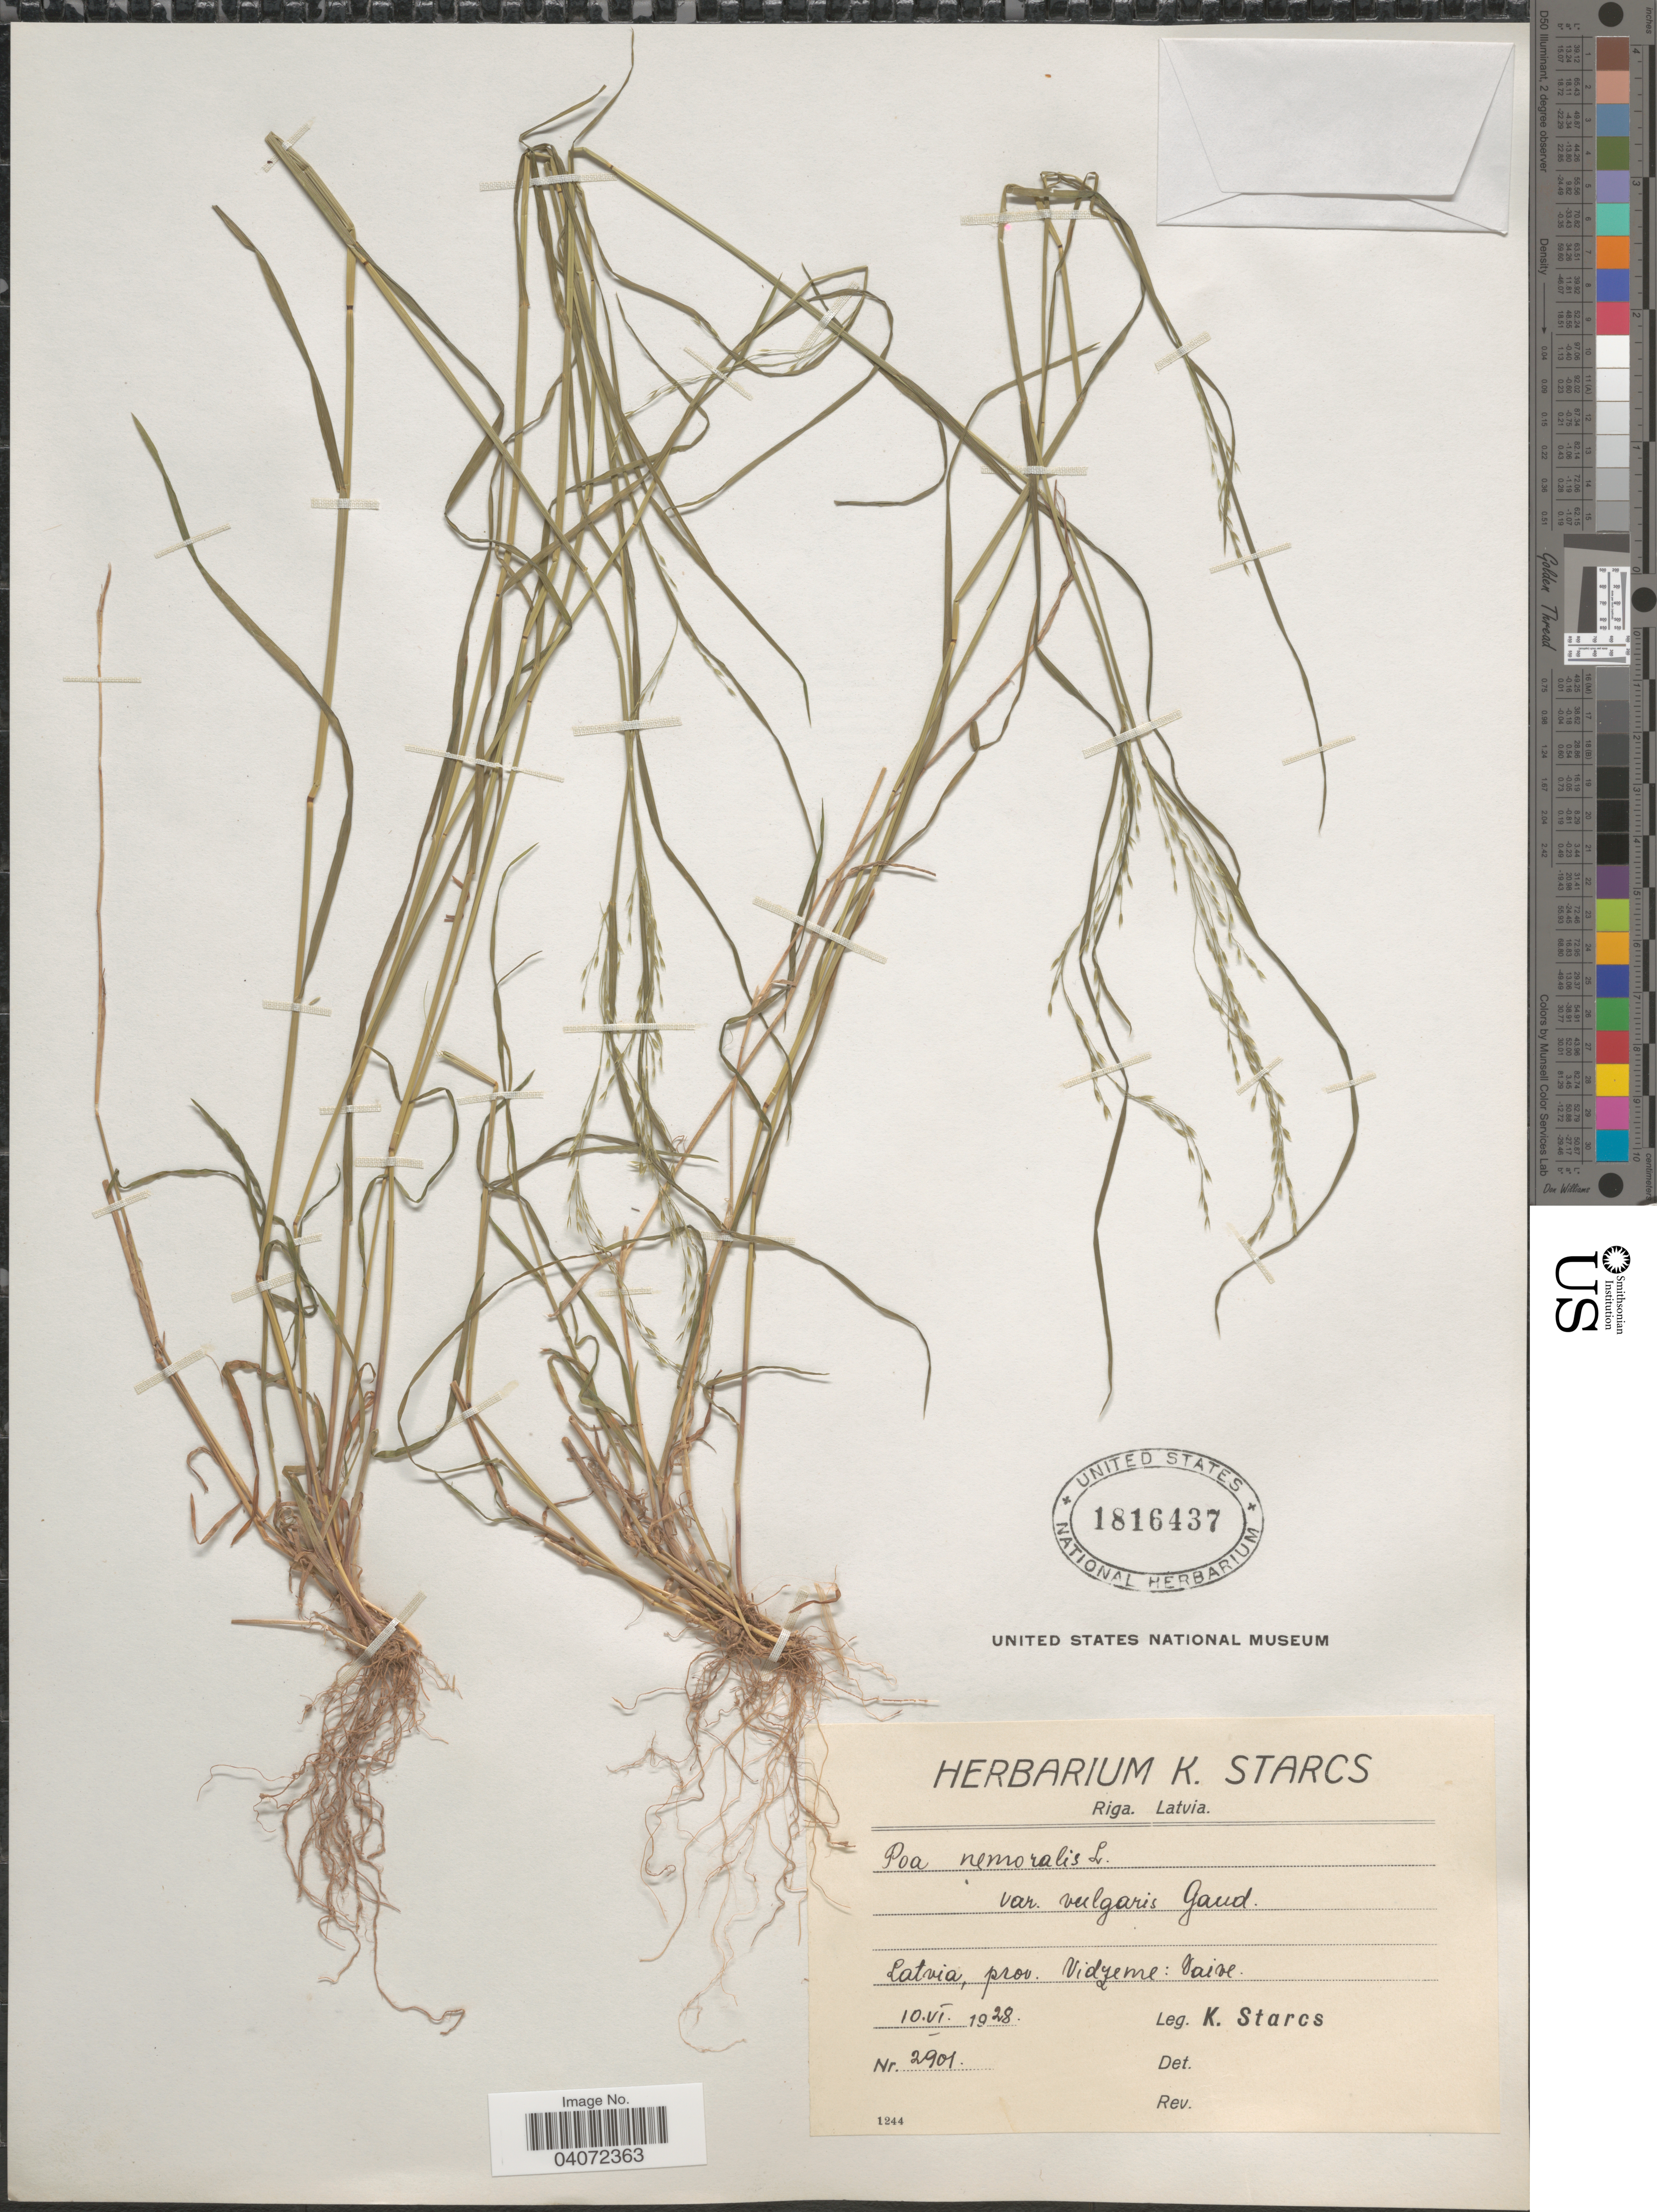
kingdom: Plantae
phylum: Tracheophyta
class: Liliopsida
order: Poales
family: Poaceae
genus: Poa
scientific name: Poa nemoralis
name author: L.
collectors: K. Starcs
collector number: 2901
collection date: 1928-06-10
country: Latvia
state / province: Riga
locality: Latvia, prov. Vidzeme: Paise [interpreted].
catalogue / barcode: US 1816437